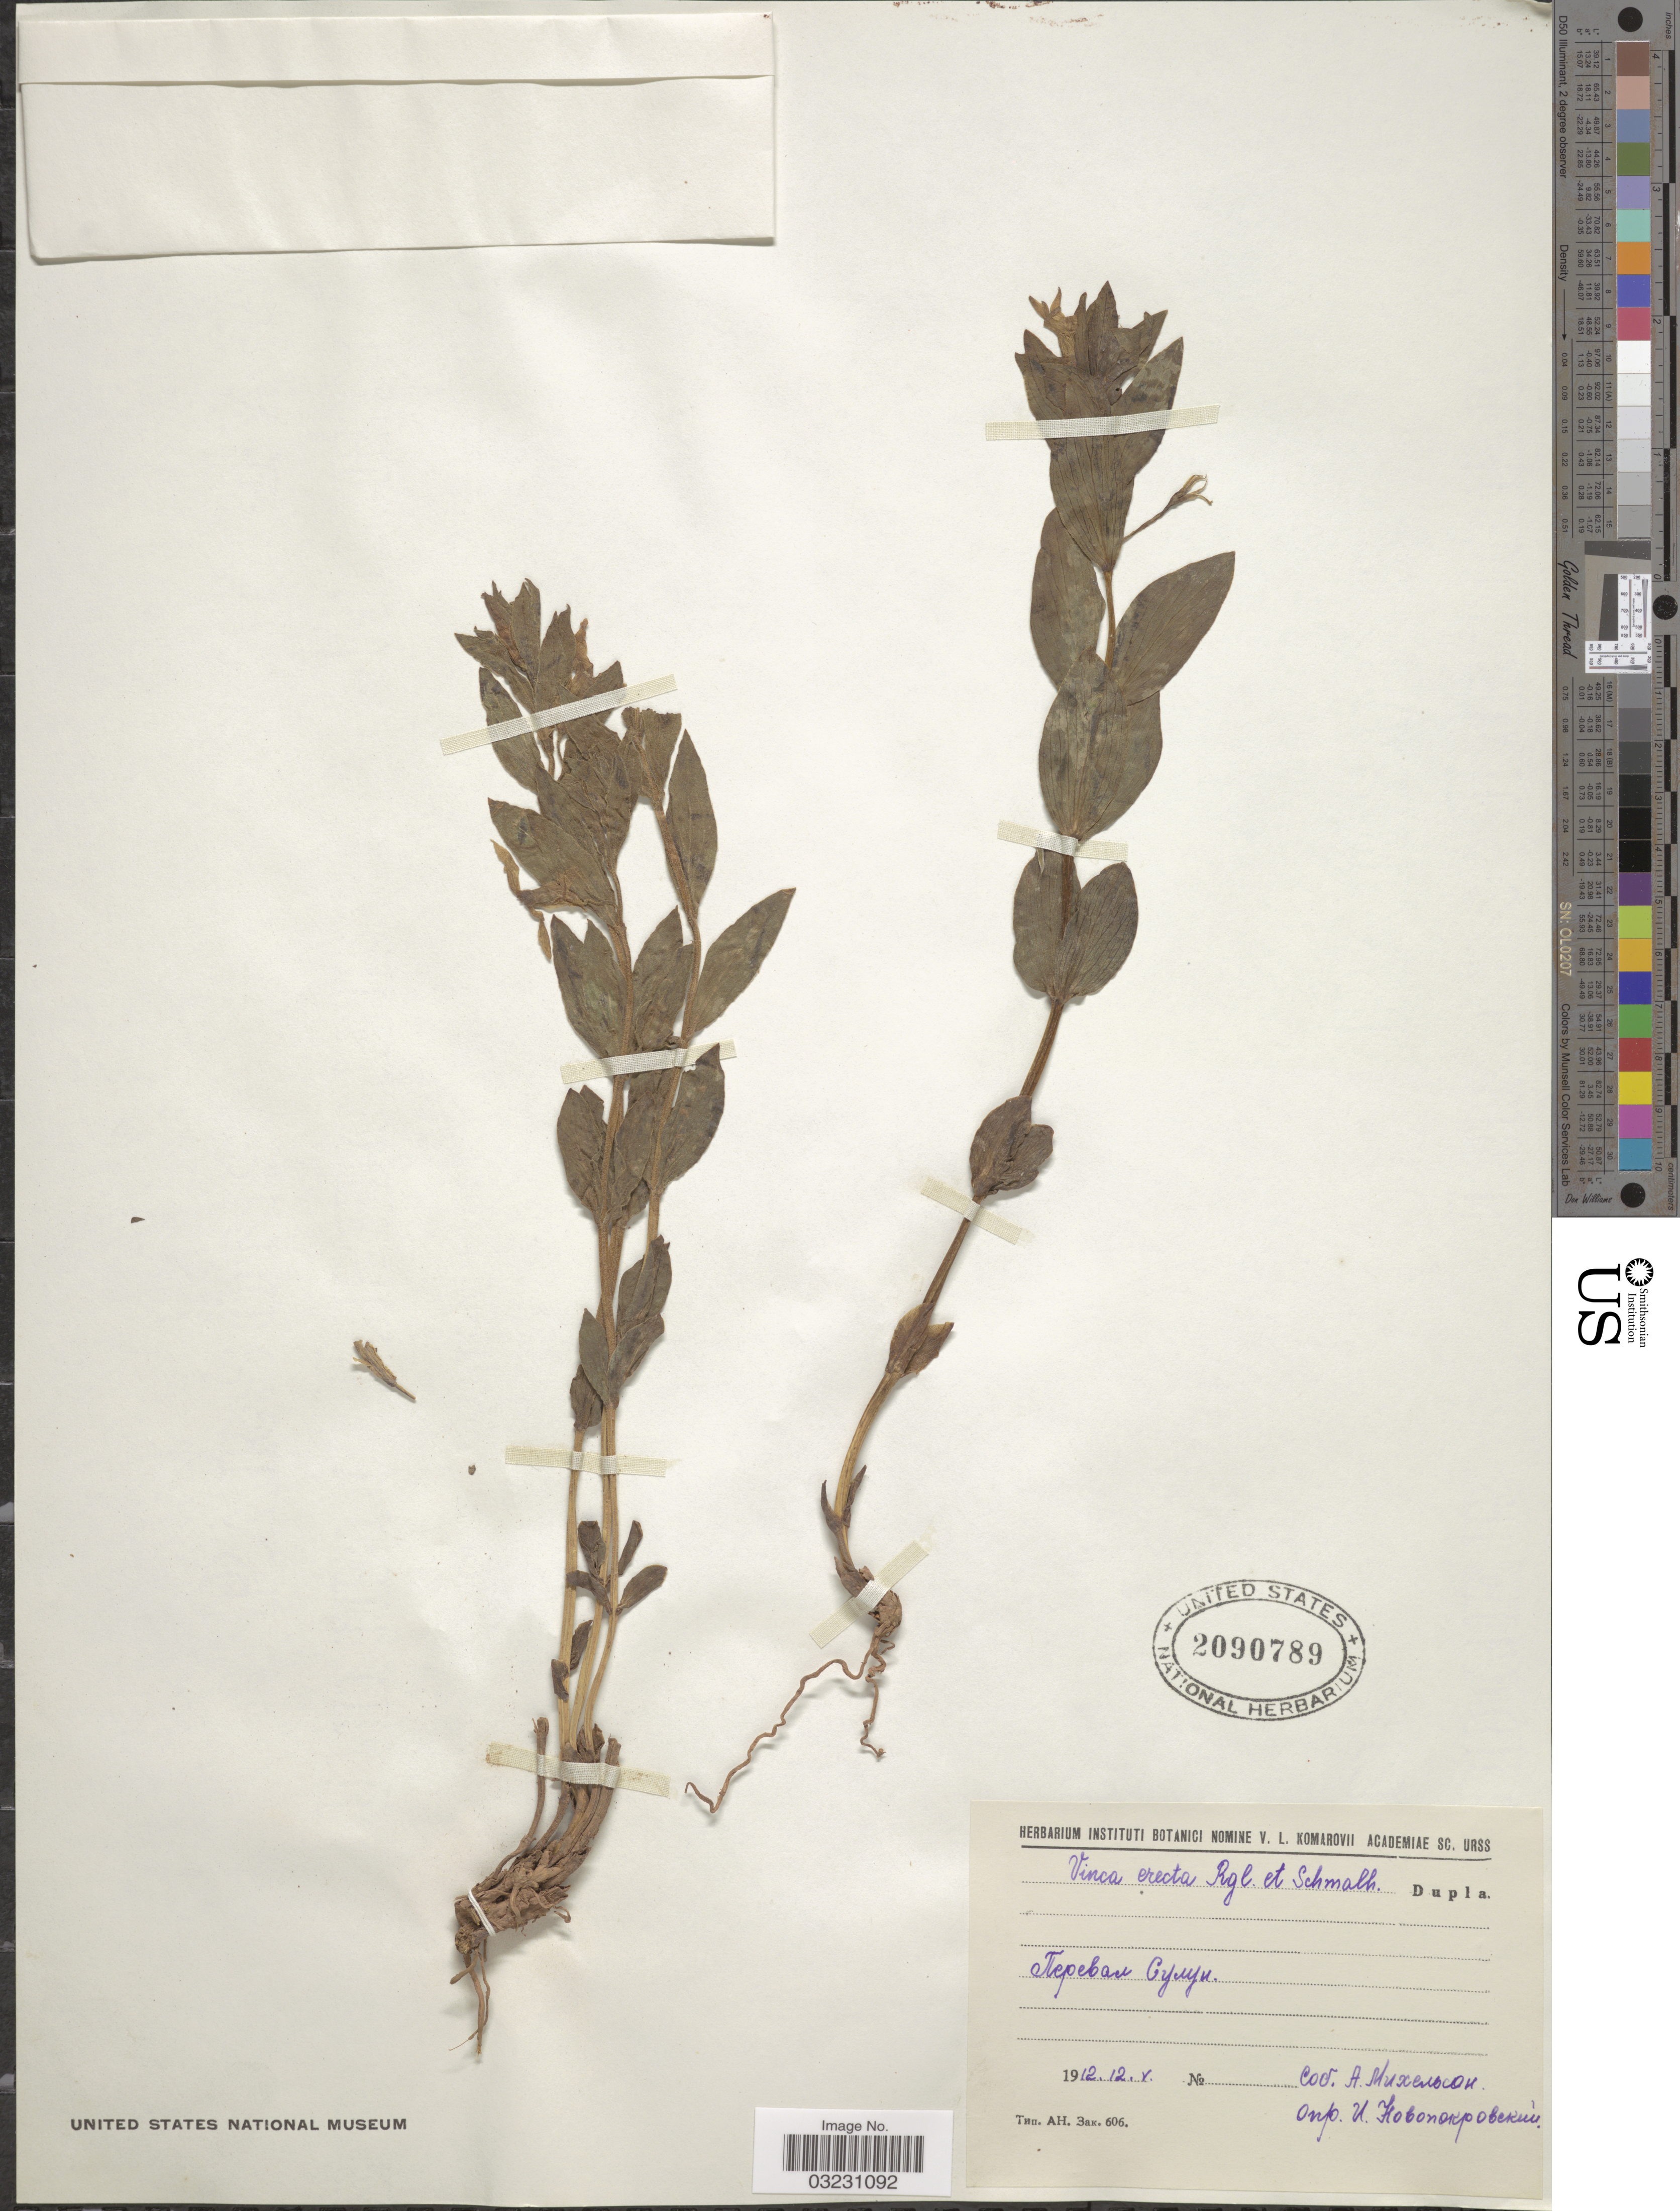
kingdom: Plantae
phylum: Tracheophyta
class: Magnoliopsida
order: Gentianales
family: Apocynaceae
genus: Vinca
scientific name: Vinca erecta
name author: Regel & Schmalh.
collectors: A. Mikhelson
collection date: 1912-05-12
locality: Sulun Pass.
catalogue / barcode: US 2090789